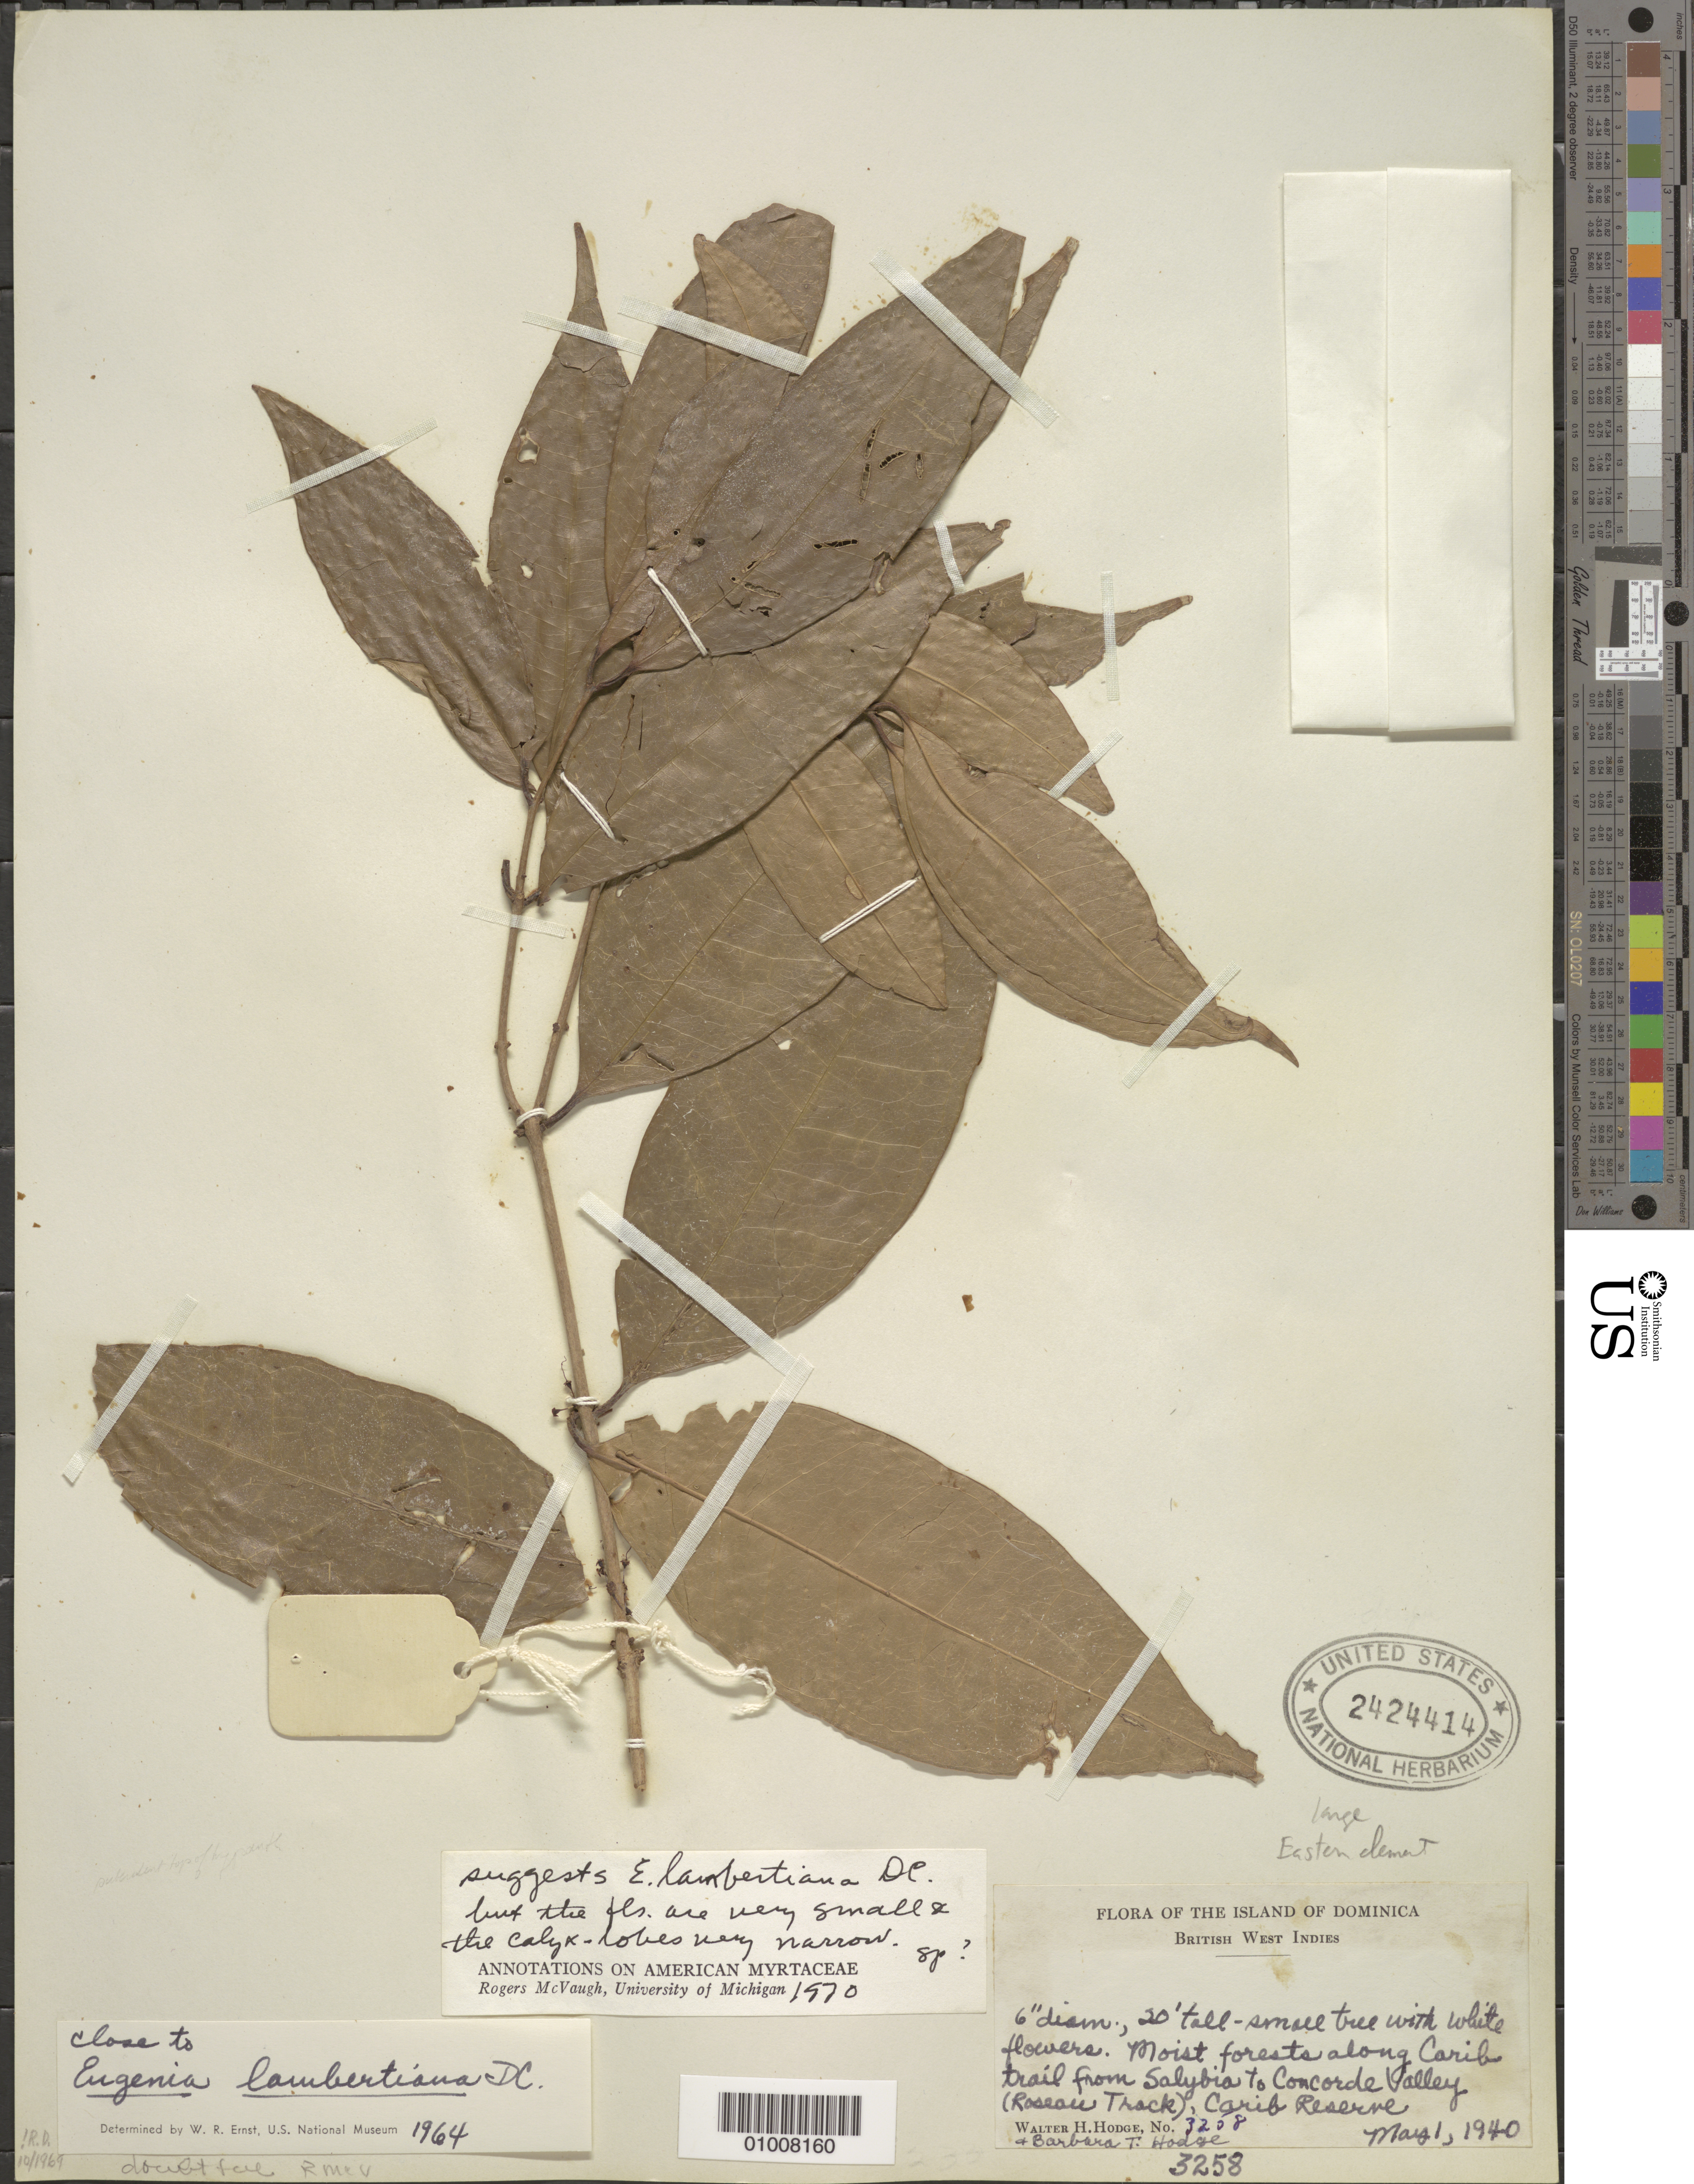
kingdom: Plantae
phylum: Tracheophyta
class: Magnoliopsida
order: Myrtales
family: Myrtaceae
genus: Eugenia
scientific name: Eugenia lambertiana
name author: DC.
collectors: W. Hodge & B. Hodge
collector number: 3258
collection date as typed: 01 May 1940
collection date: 1940-05-01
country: Dominica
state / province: St. David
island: Dominica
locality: Along Carib trail from Salybia to Concorde Valley (Roseau Track), Carib Reserve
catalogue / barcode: US 2424414